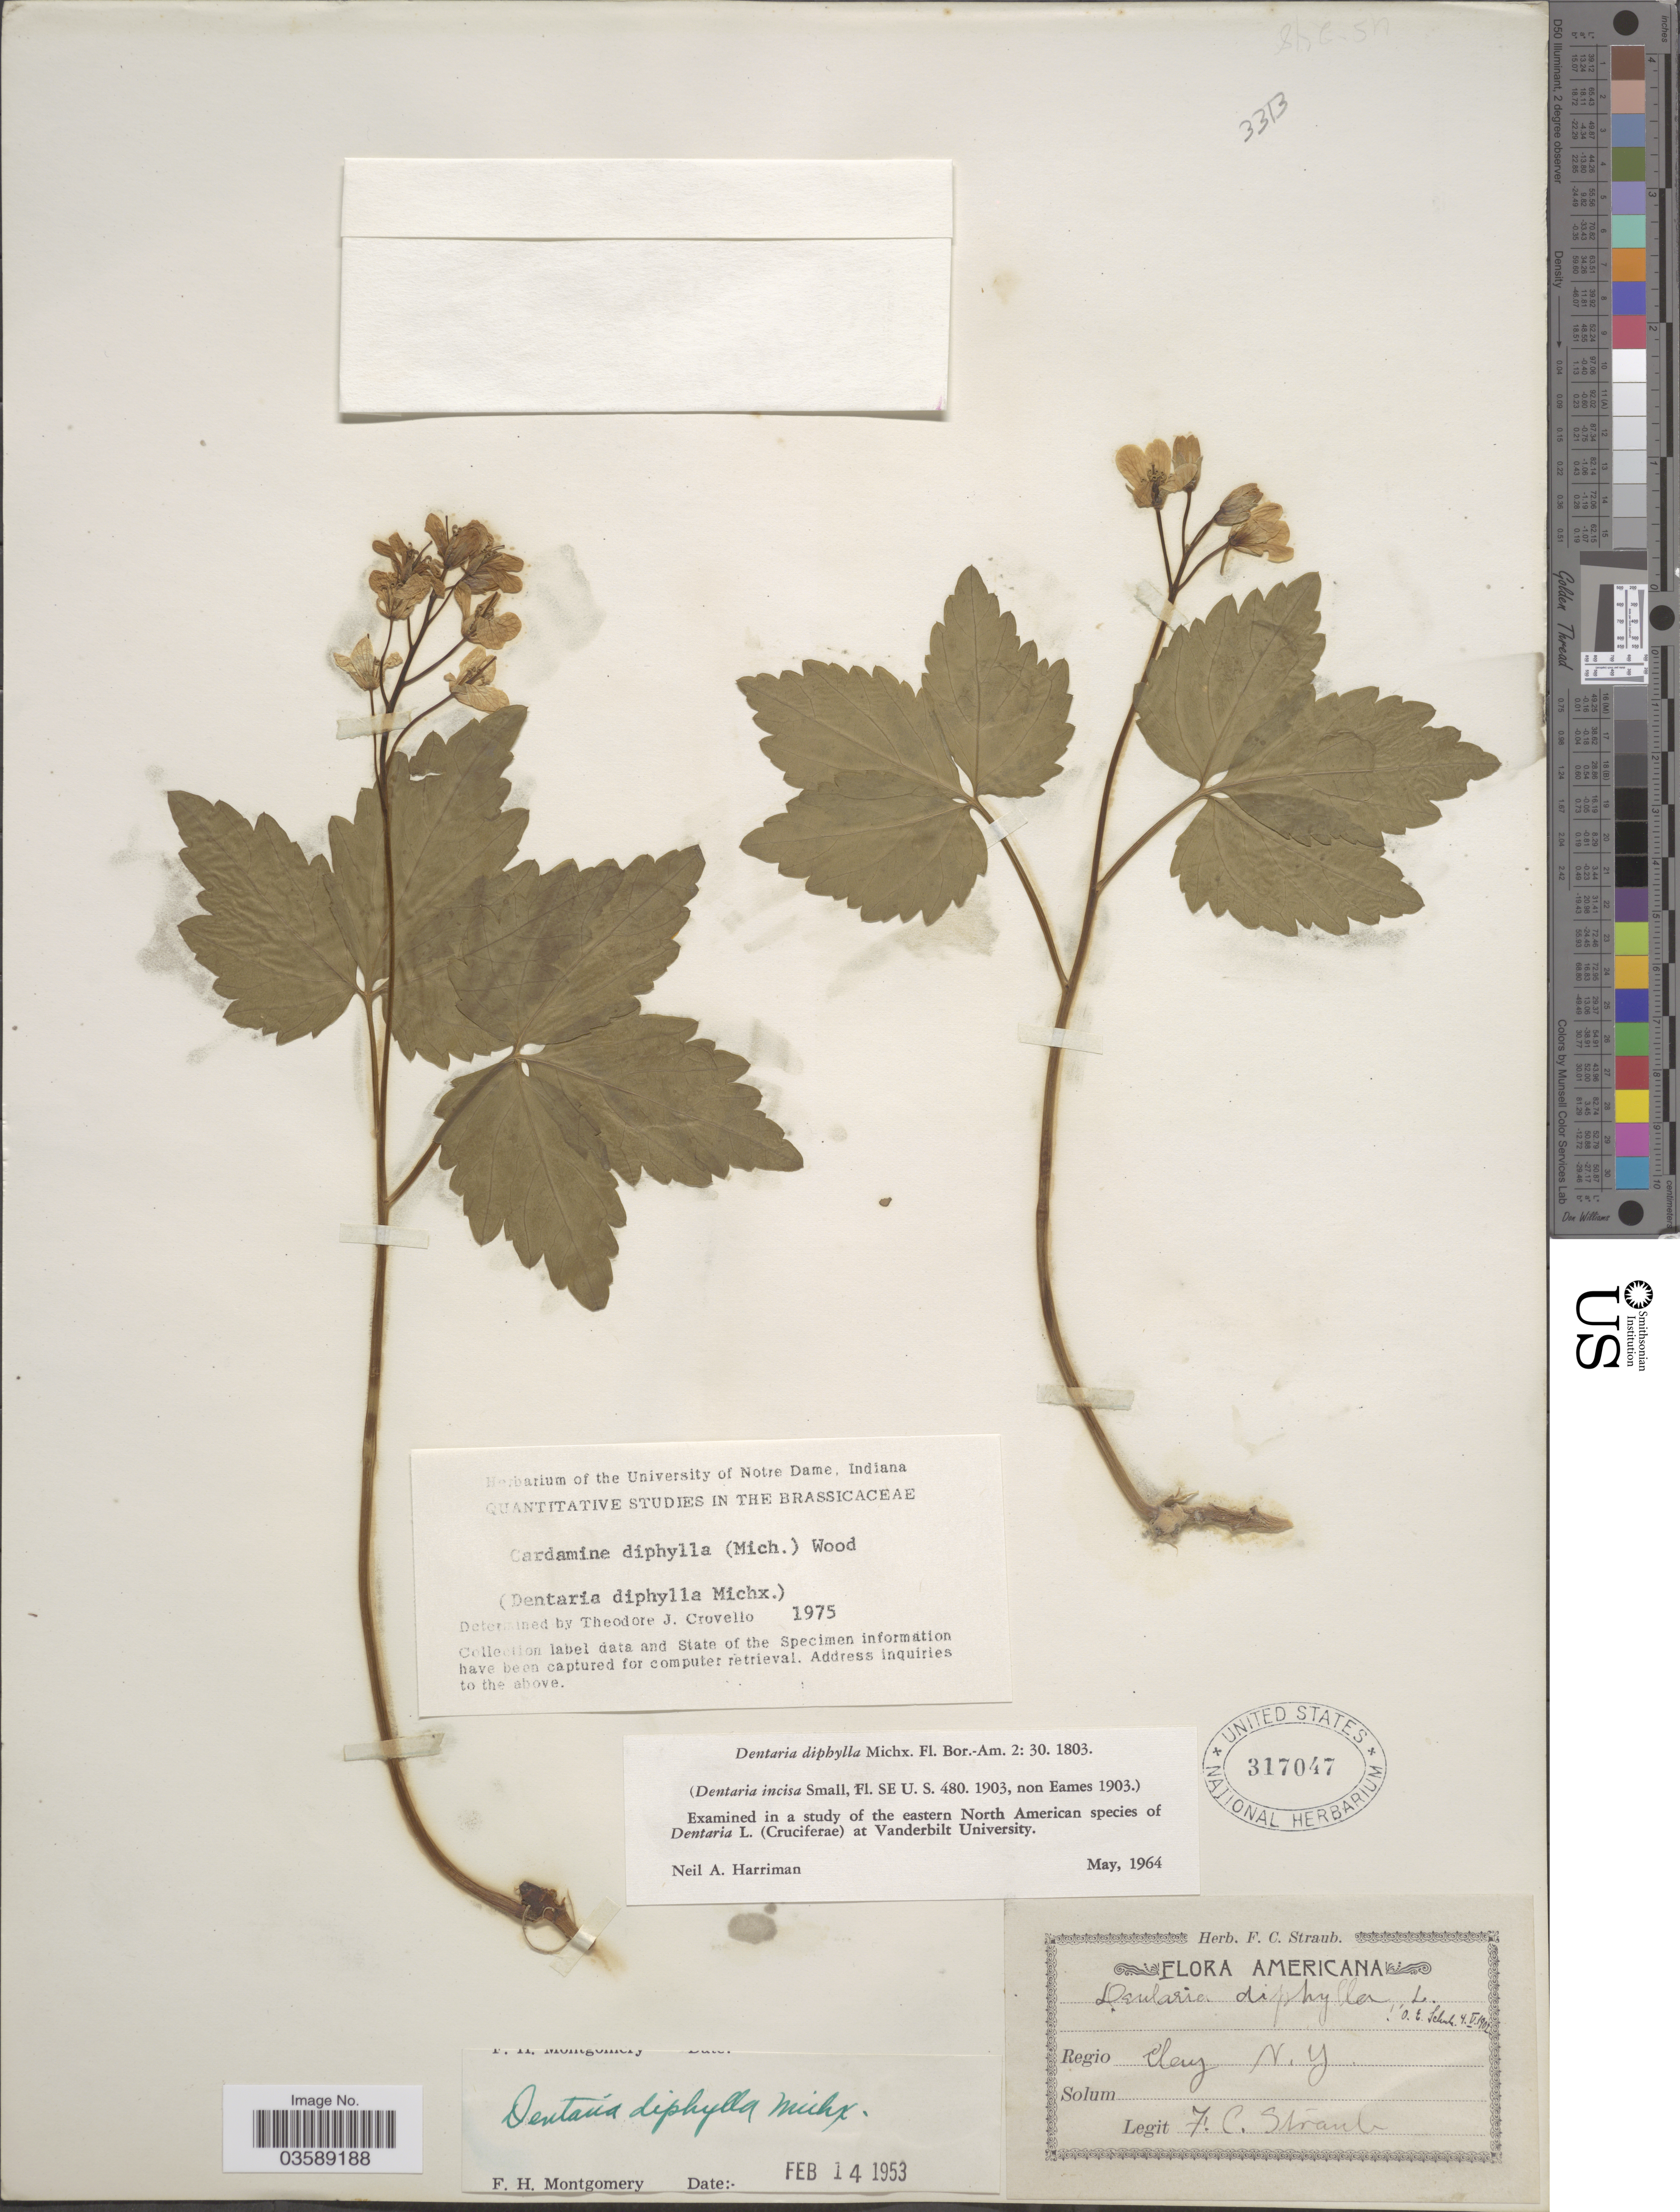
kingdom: Plantae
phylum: Tracheophyta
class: Magnoliopsida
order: Brassicales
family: Brassicaceae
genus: Cardamine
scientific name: Cardamine diphylla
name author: (Michx.) Alph. Wood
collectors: F. Straub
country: United States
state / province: New York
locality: Regio Clay.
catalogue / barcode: US 317047